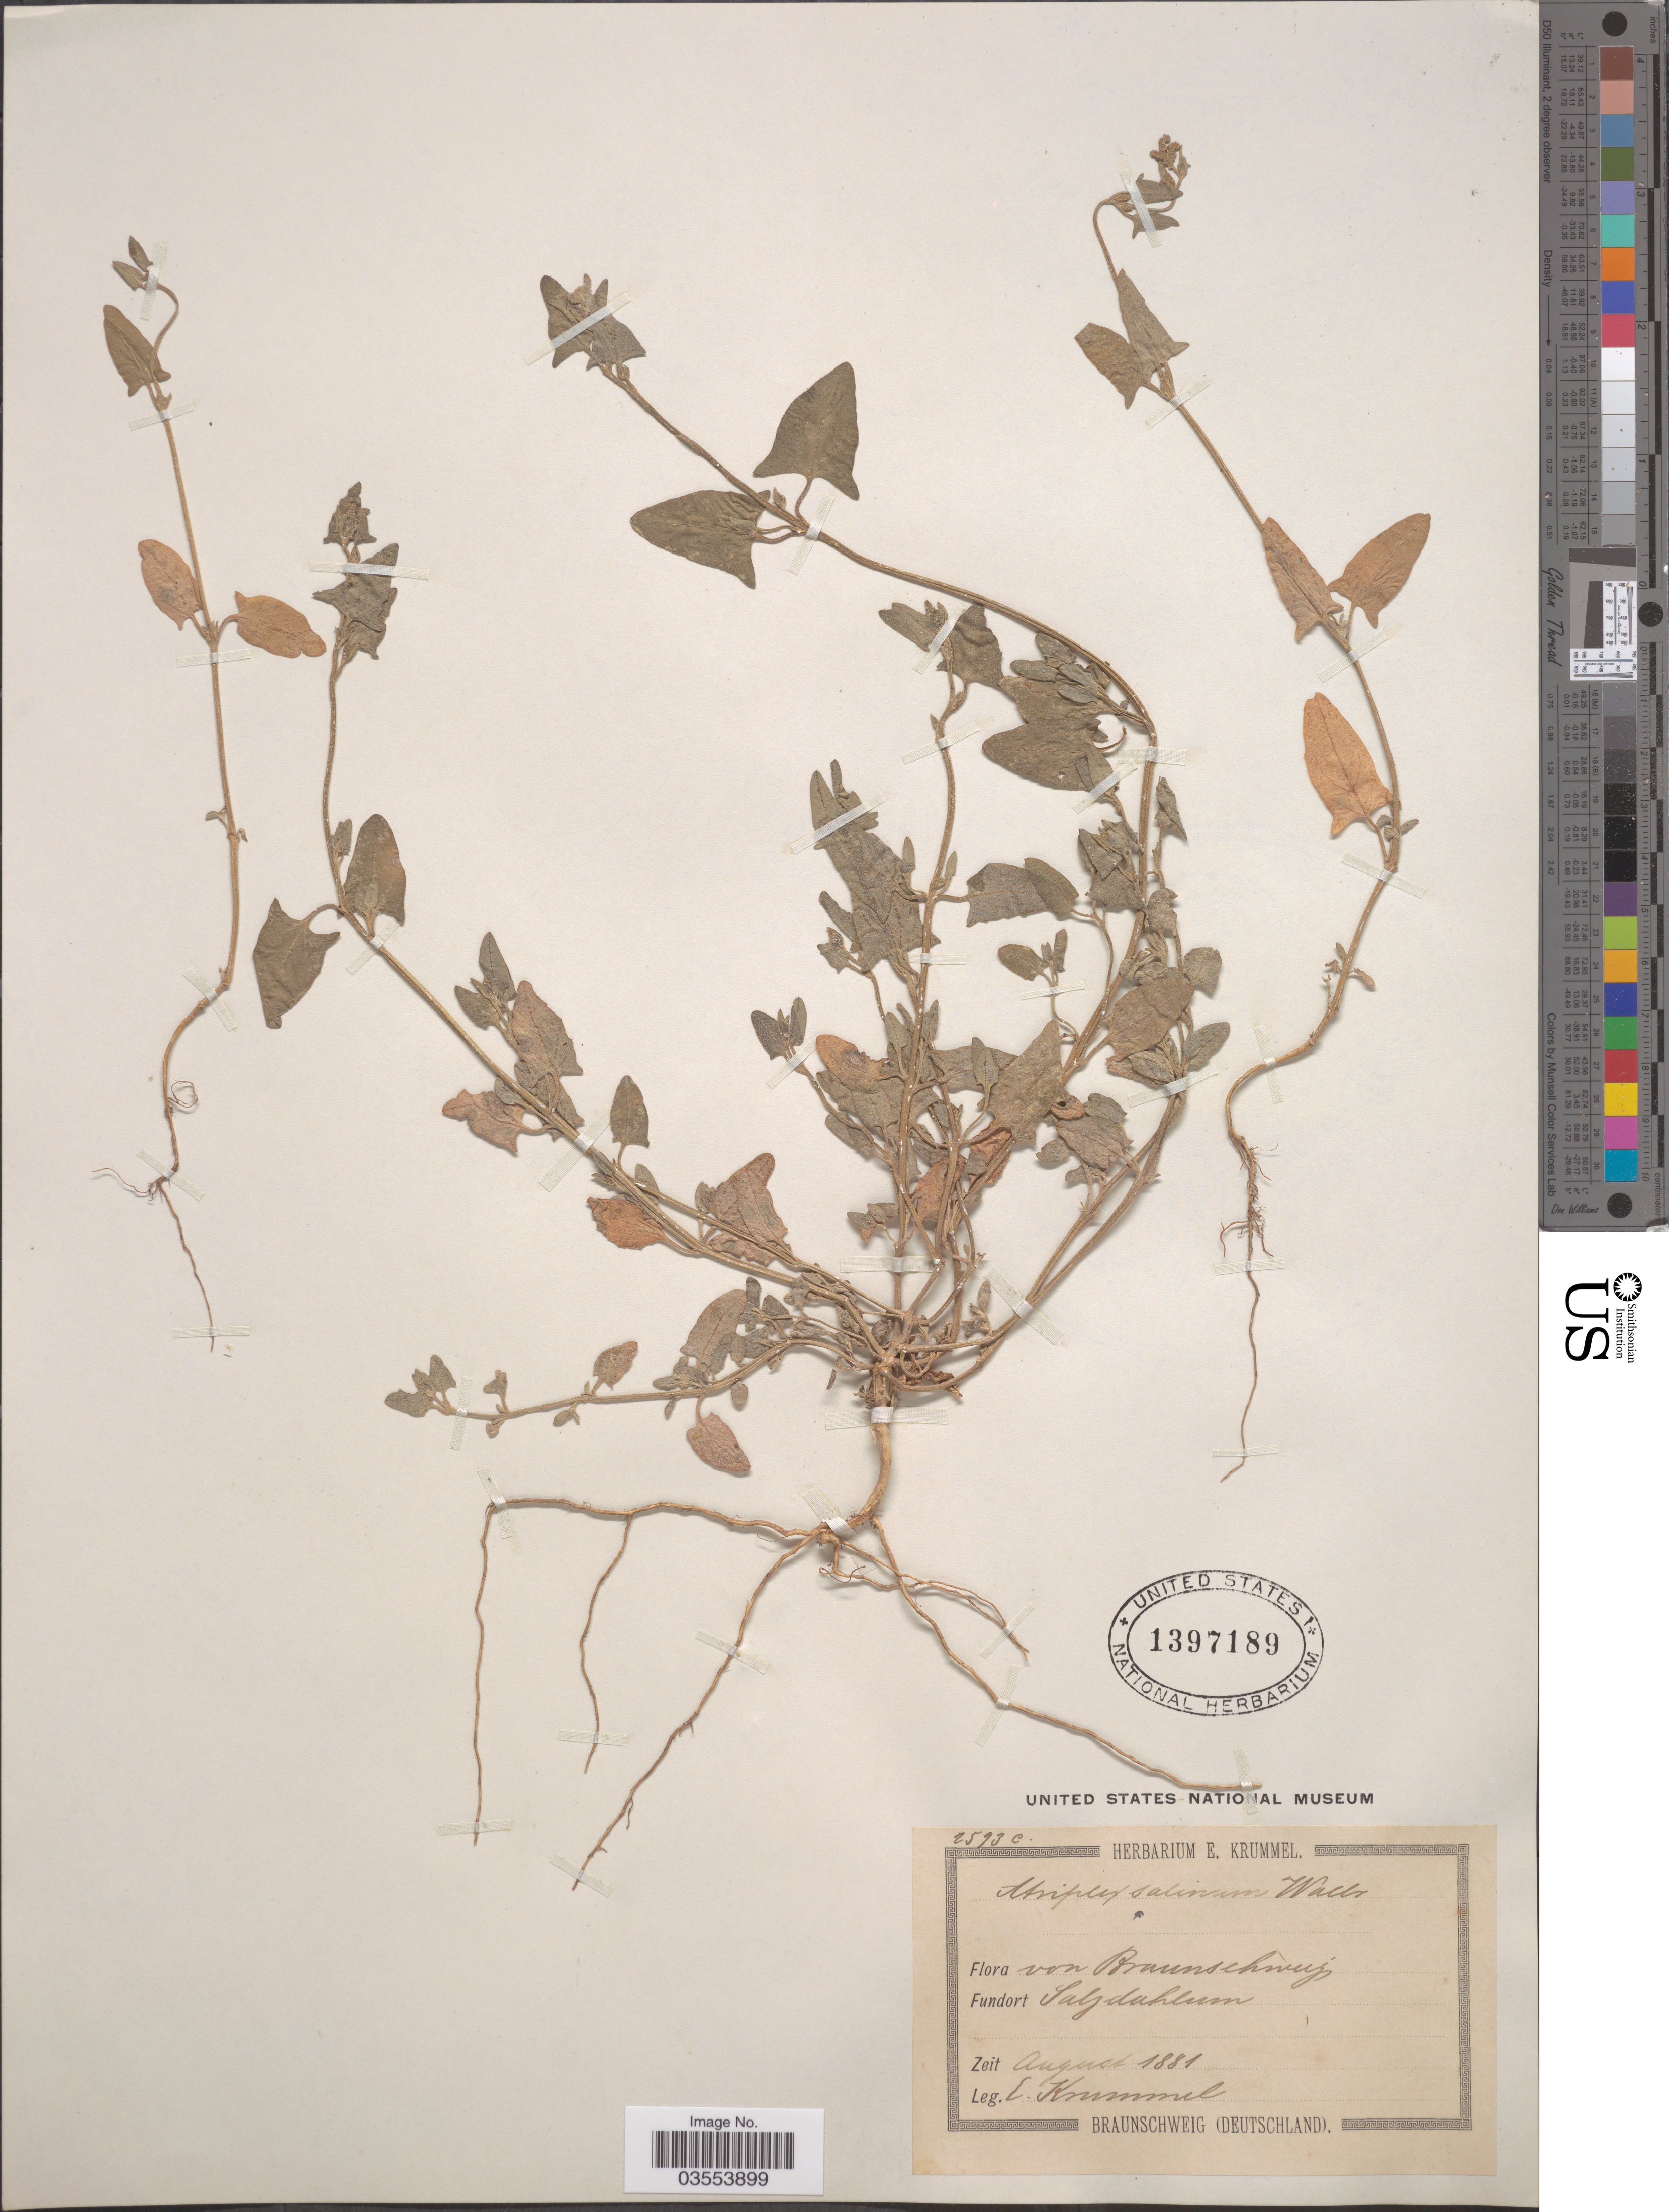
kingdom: Plantae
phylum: Tracheophyta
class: Magnoliopsida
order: Caryophyllales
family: Amaranthaceae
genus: Atriplex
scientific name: Atriplex salina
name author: Siev.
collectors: E. Krummel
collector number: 2593c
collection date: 1881-08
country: Germany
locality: Braunschweig. Salzdahlum.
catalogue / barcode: US 1397189